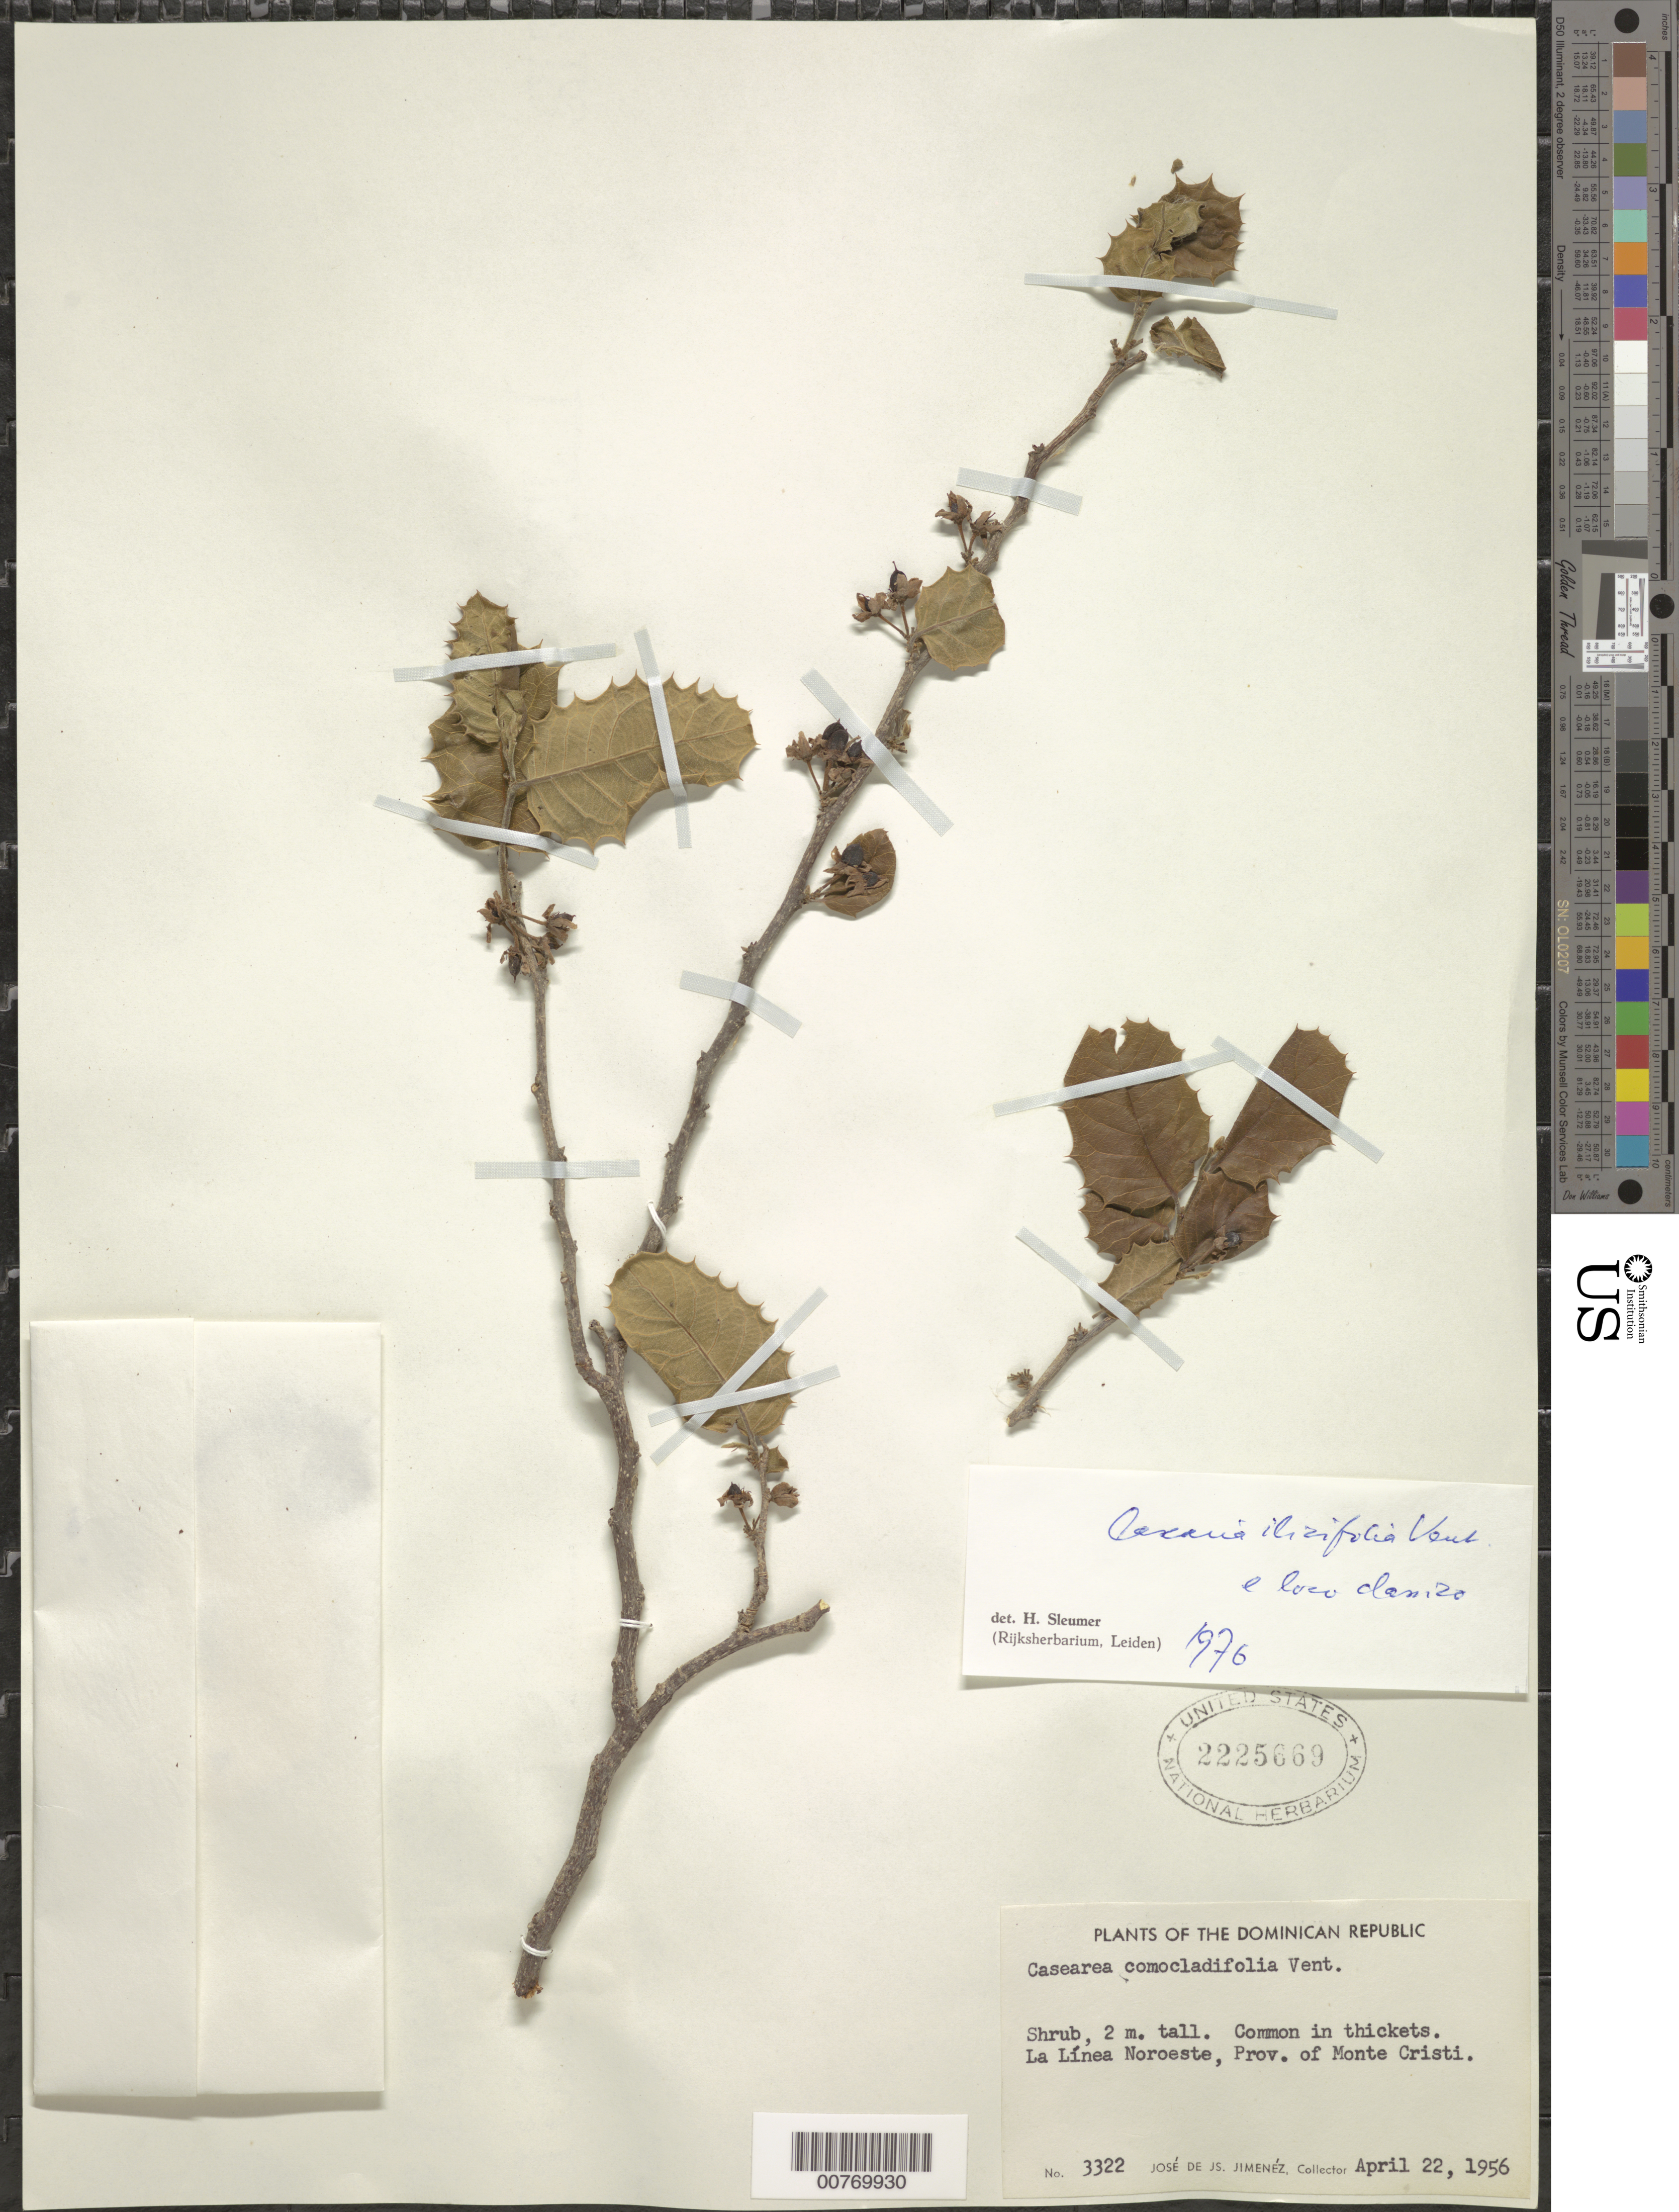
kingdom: Plantae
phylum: Tracheophyta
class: Magnoliopsida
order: Malpighiales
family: Salicaceae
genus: Casearia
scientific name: Casearia ilicifolia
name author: Vent.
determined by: Sleumer, H. O.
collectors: J. J. Jiménez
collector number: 3322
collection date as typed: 22 Apr 1956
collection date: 1956-04-22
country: Dominican Republic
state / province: Monte Cristi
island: Hispaniola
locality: La Línea northeast.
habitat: Thickets.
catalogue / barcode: US 2225669